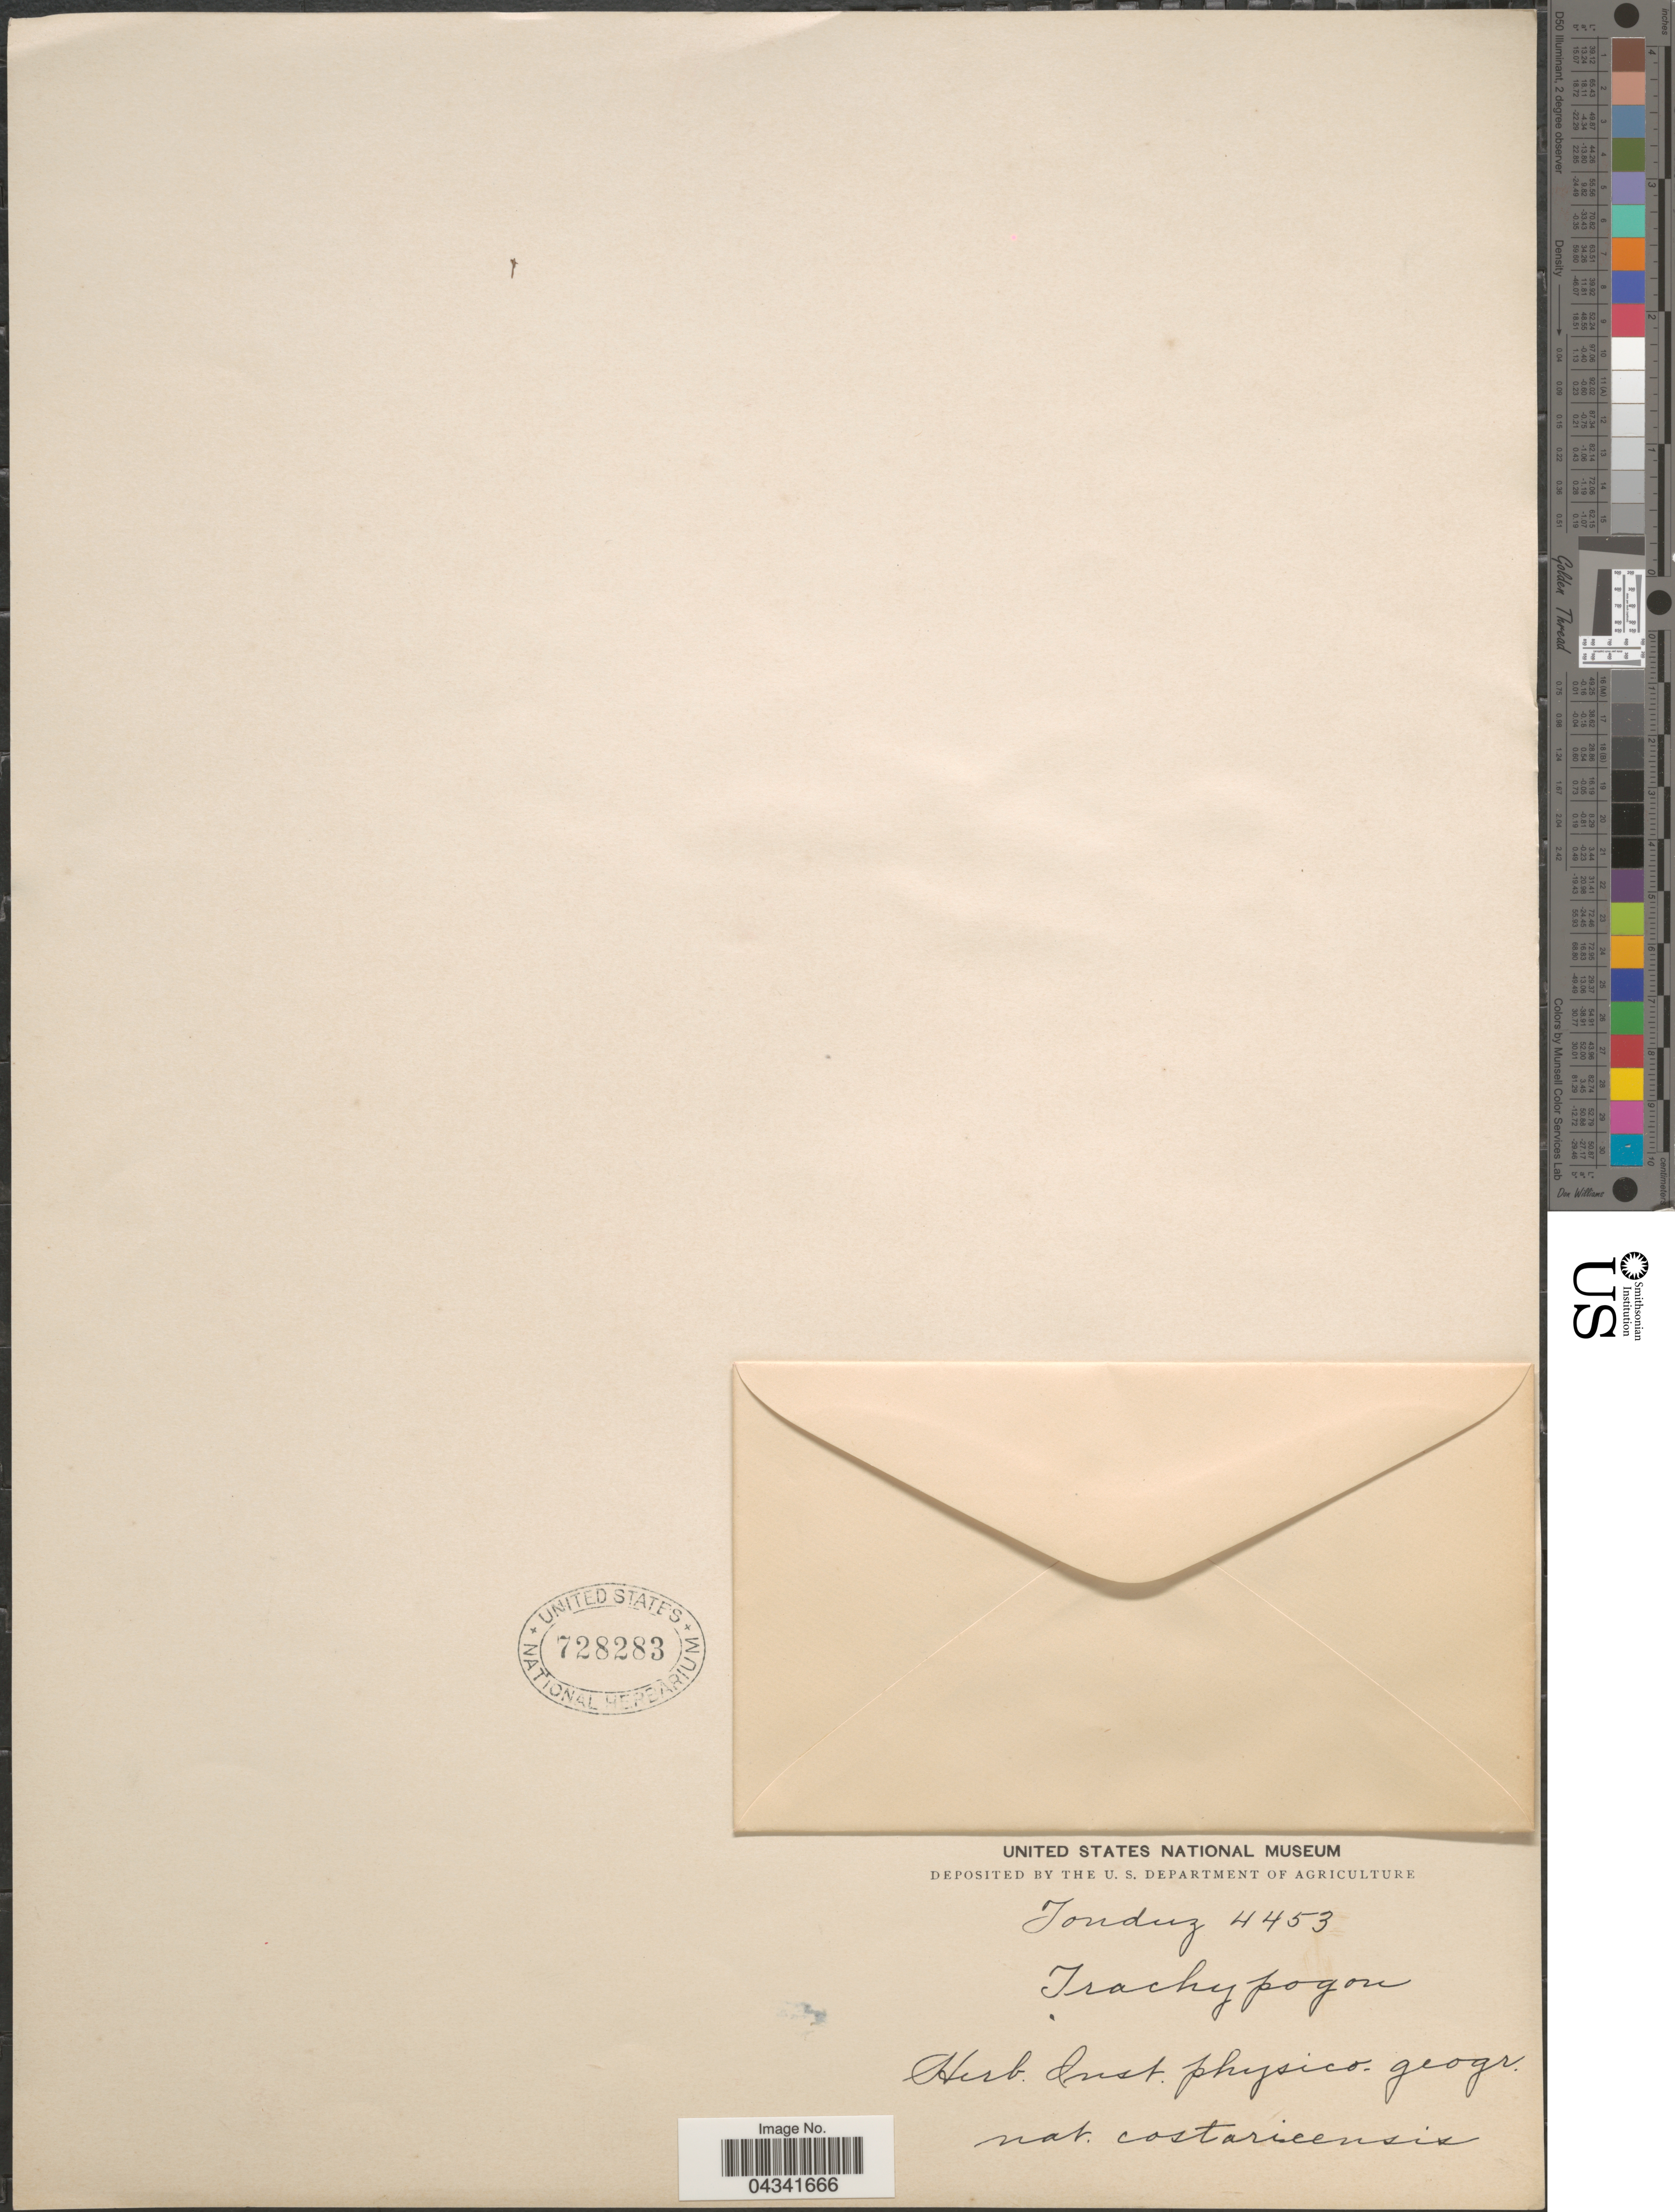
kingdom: Plantae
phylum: Tracheophyta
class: Liliopsida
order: Poales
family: Poaceae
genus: Trachypogon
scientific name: Trachypogon spicatus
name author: (L. f.) Kuntze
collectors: Tonduz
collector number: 4453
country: Costa Rica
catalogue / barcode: US 728283